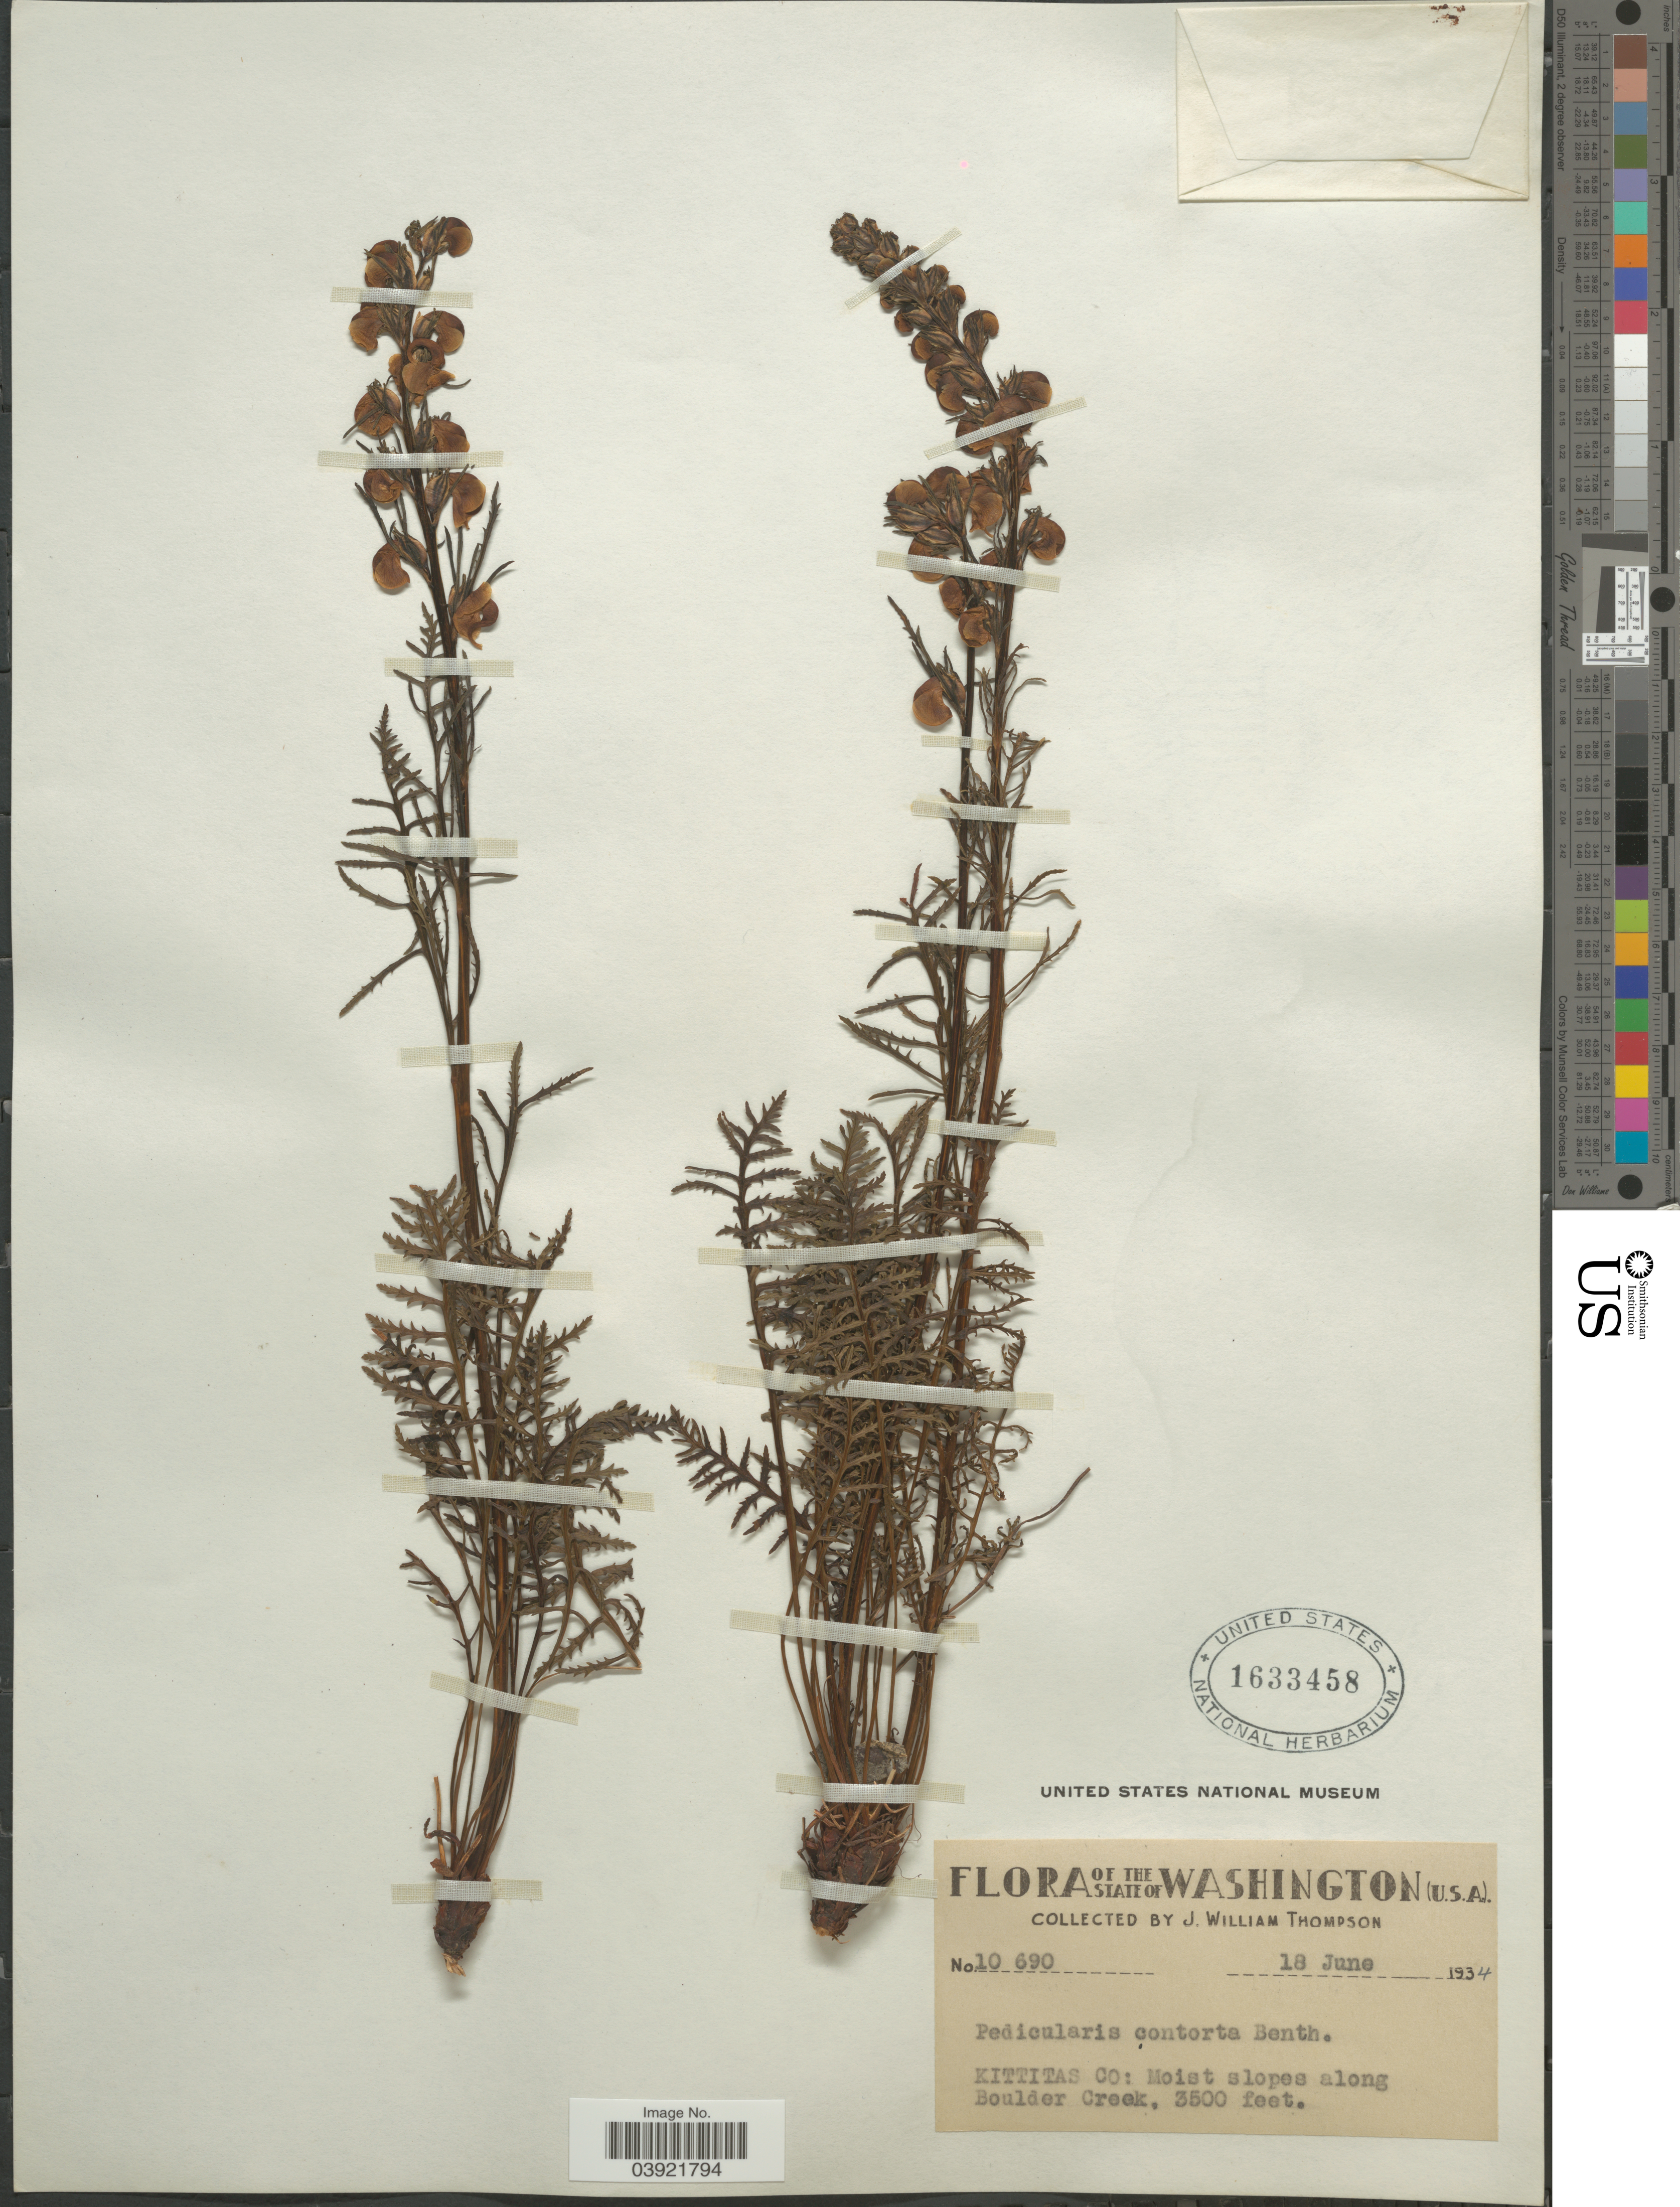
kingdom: Plantae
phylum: Tracheophyta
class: Magnoliopsida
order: Lamiales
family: Orobanchaceae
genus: Pedicularis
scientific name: Pedicularis contorta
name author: Benth.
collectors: J. W. Thompson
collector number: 10690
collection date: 1934-06-18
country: United States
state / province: Washington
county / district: Kittitas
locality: Kittitas Co: Moist slopes along Boulder Creek.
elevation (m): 1067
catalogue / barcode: US 1633458